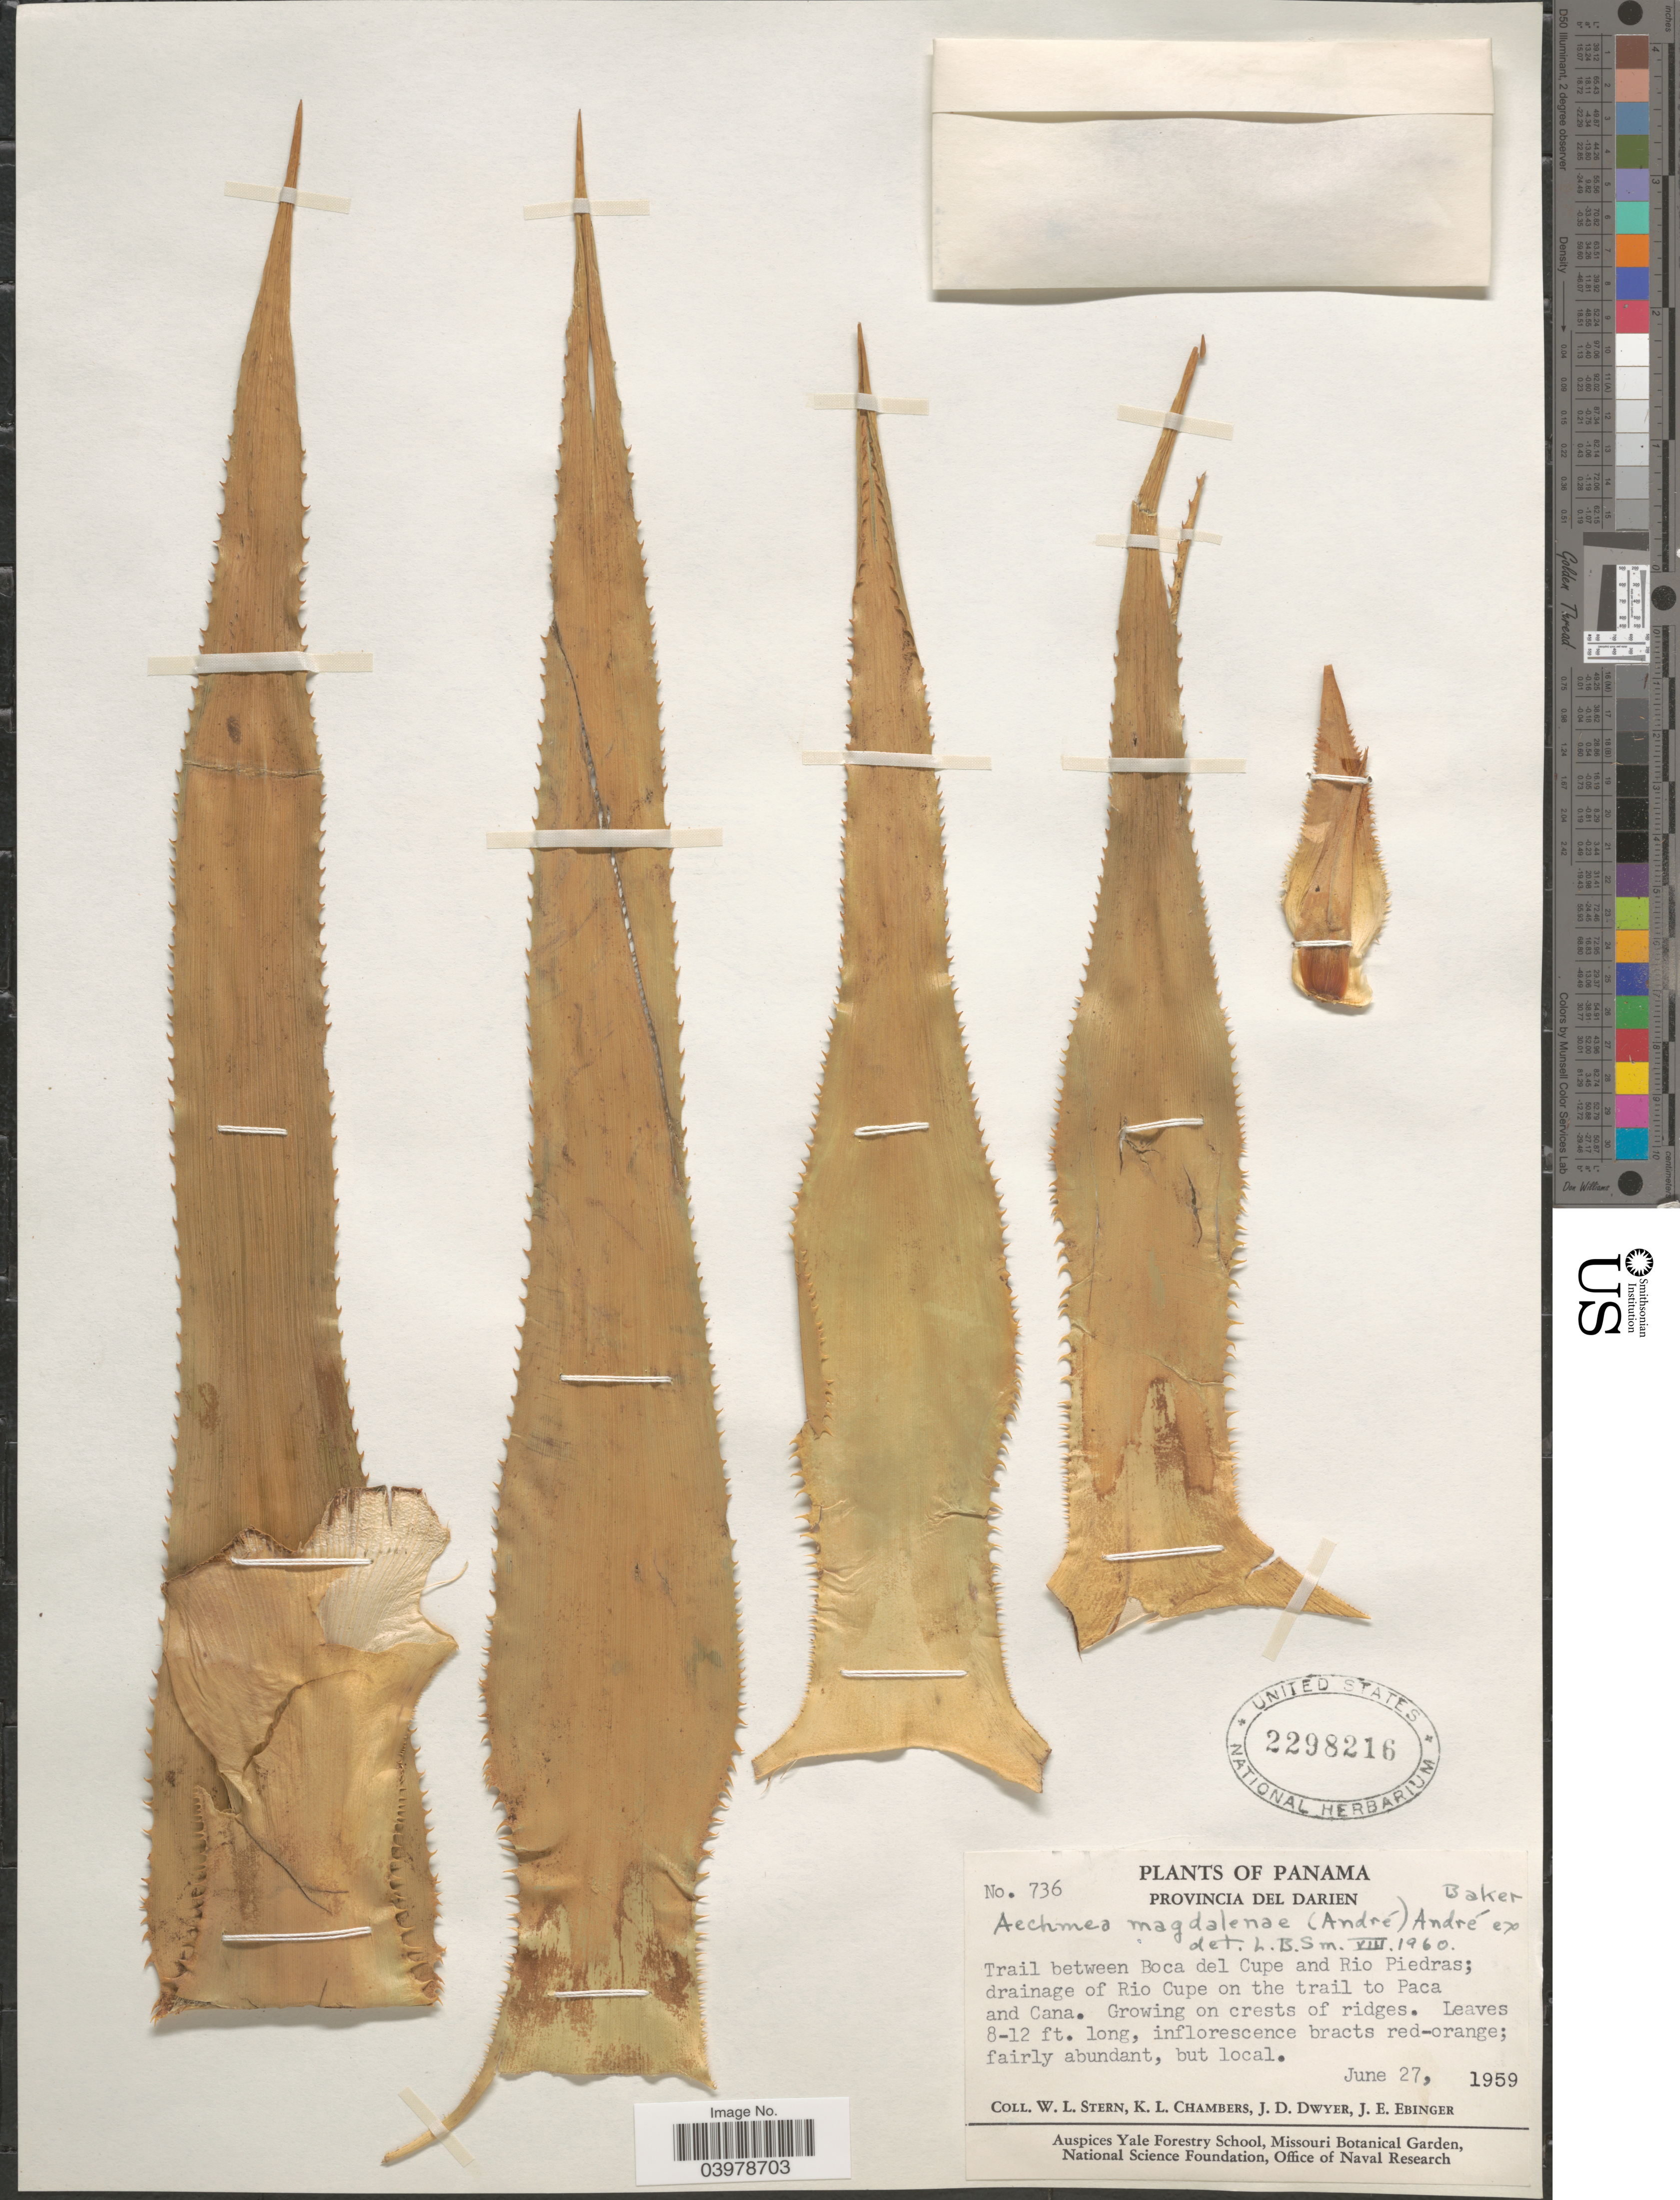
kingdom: Plantae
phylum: Tracheophyta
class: Liliopsida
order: Poales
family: Bromeliaceae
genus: Aechmea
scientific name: Aechmea magdalenae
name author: (André) André ex Baker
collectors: W. L. Stern, K. Chambers, J. D. Dwyer & J. Ebinger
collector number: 736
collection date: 1959-06-27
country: Panama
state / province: Darien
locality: Trail between Boca del Cupe and Rio Piedras; drainage of Rio Cupe on the trail to Paca and Cana.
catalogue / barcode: US 2298216